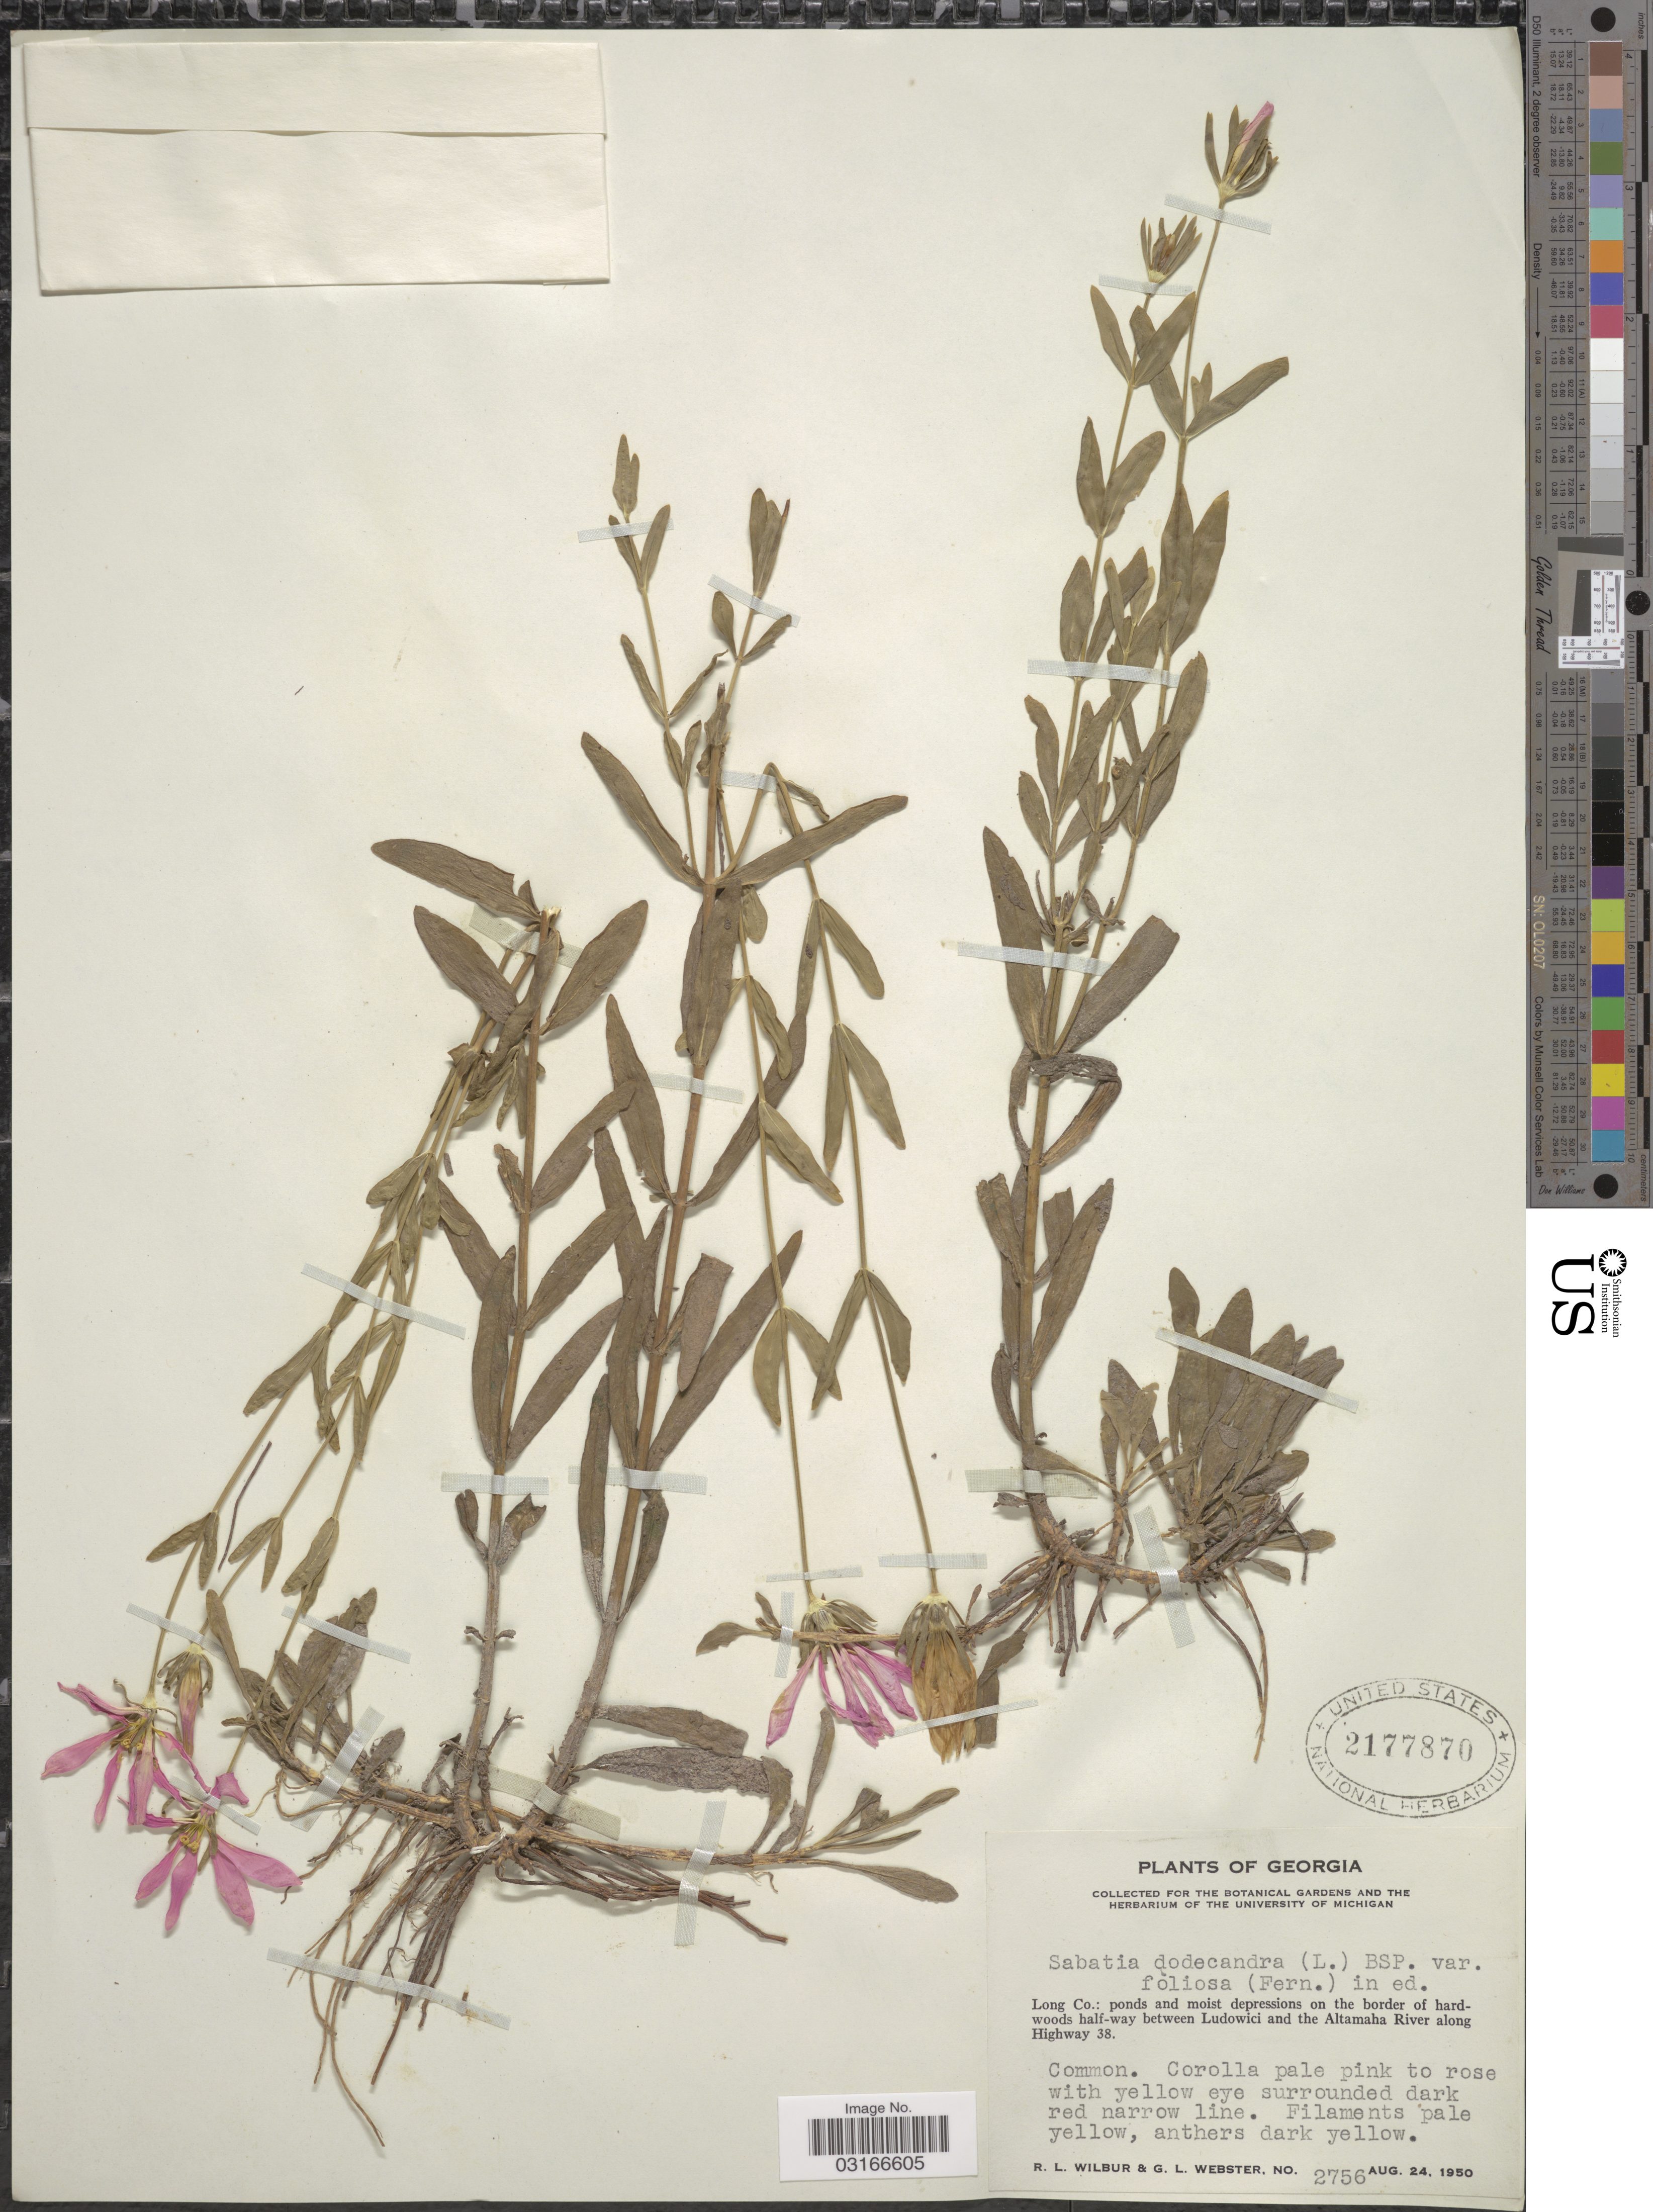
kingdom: Plantae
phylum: Tracheophyta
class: Magnoliopsida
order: Gentianales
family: Gentianaceae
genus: Sabatia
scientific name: Sabatia dodecandra var. dodecandra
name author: (L.) Britton et al.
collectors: R. L. Wilbur & G. L. Webster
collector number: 2756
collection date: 1950-08-24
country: United States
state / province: Georgia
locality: Long Co.: ponds and moist depressions on the border of hardwoods half-way between Ludowici and the Altamaha River along Highway 38.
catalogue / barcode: US 2177870